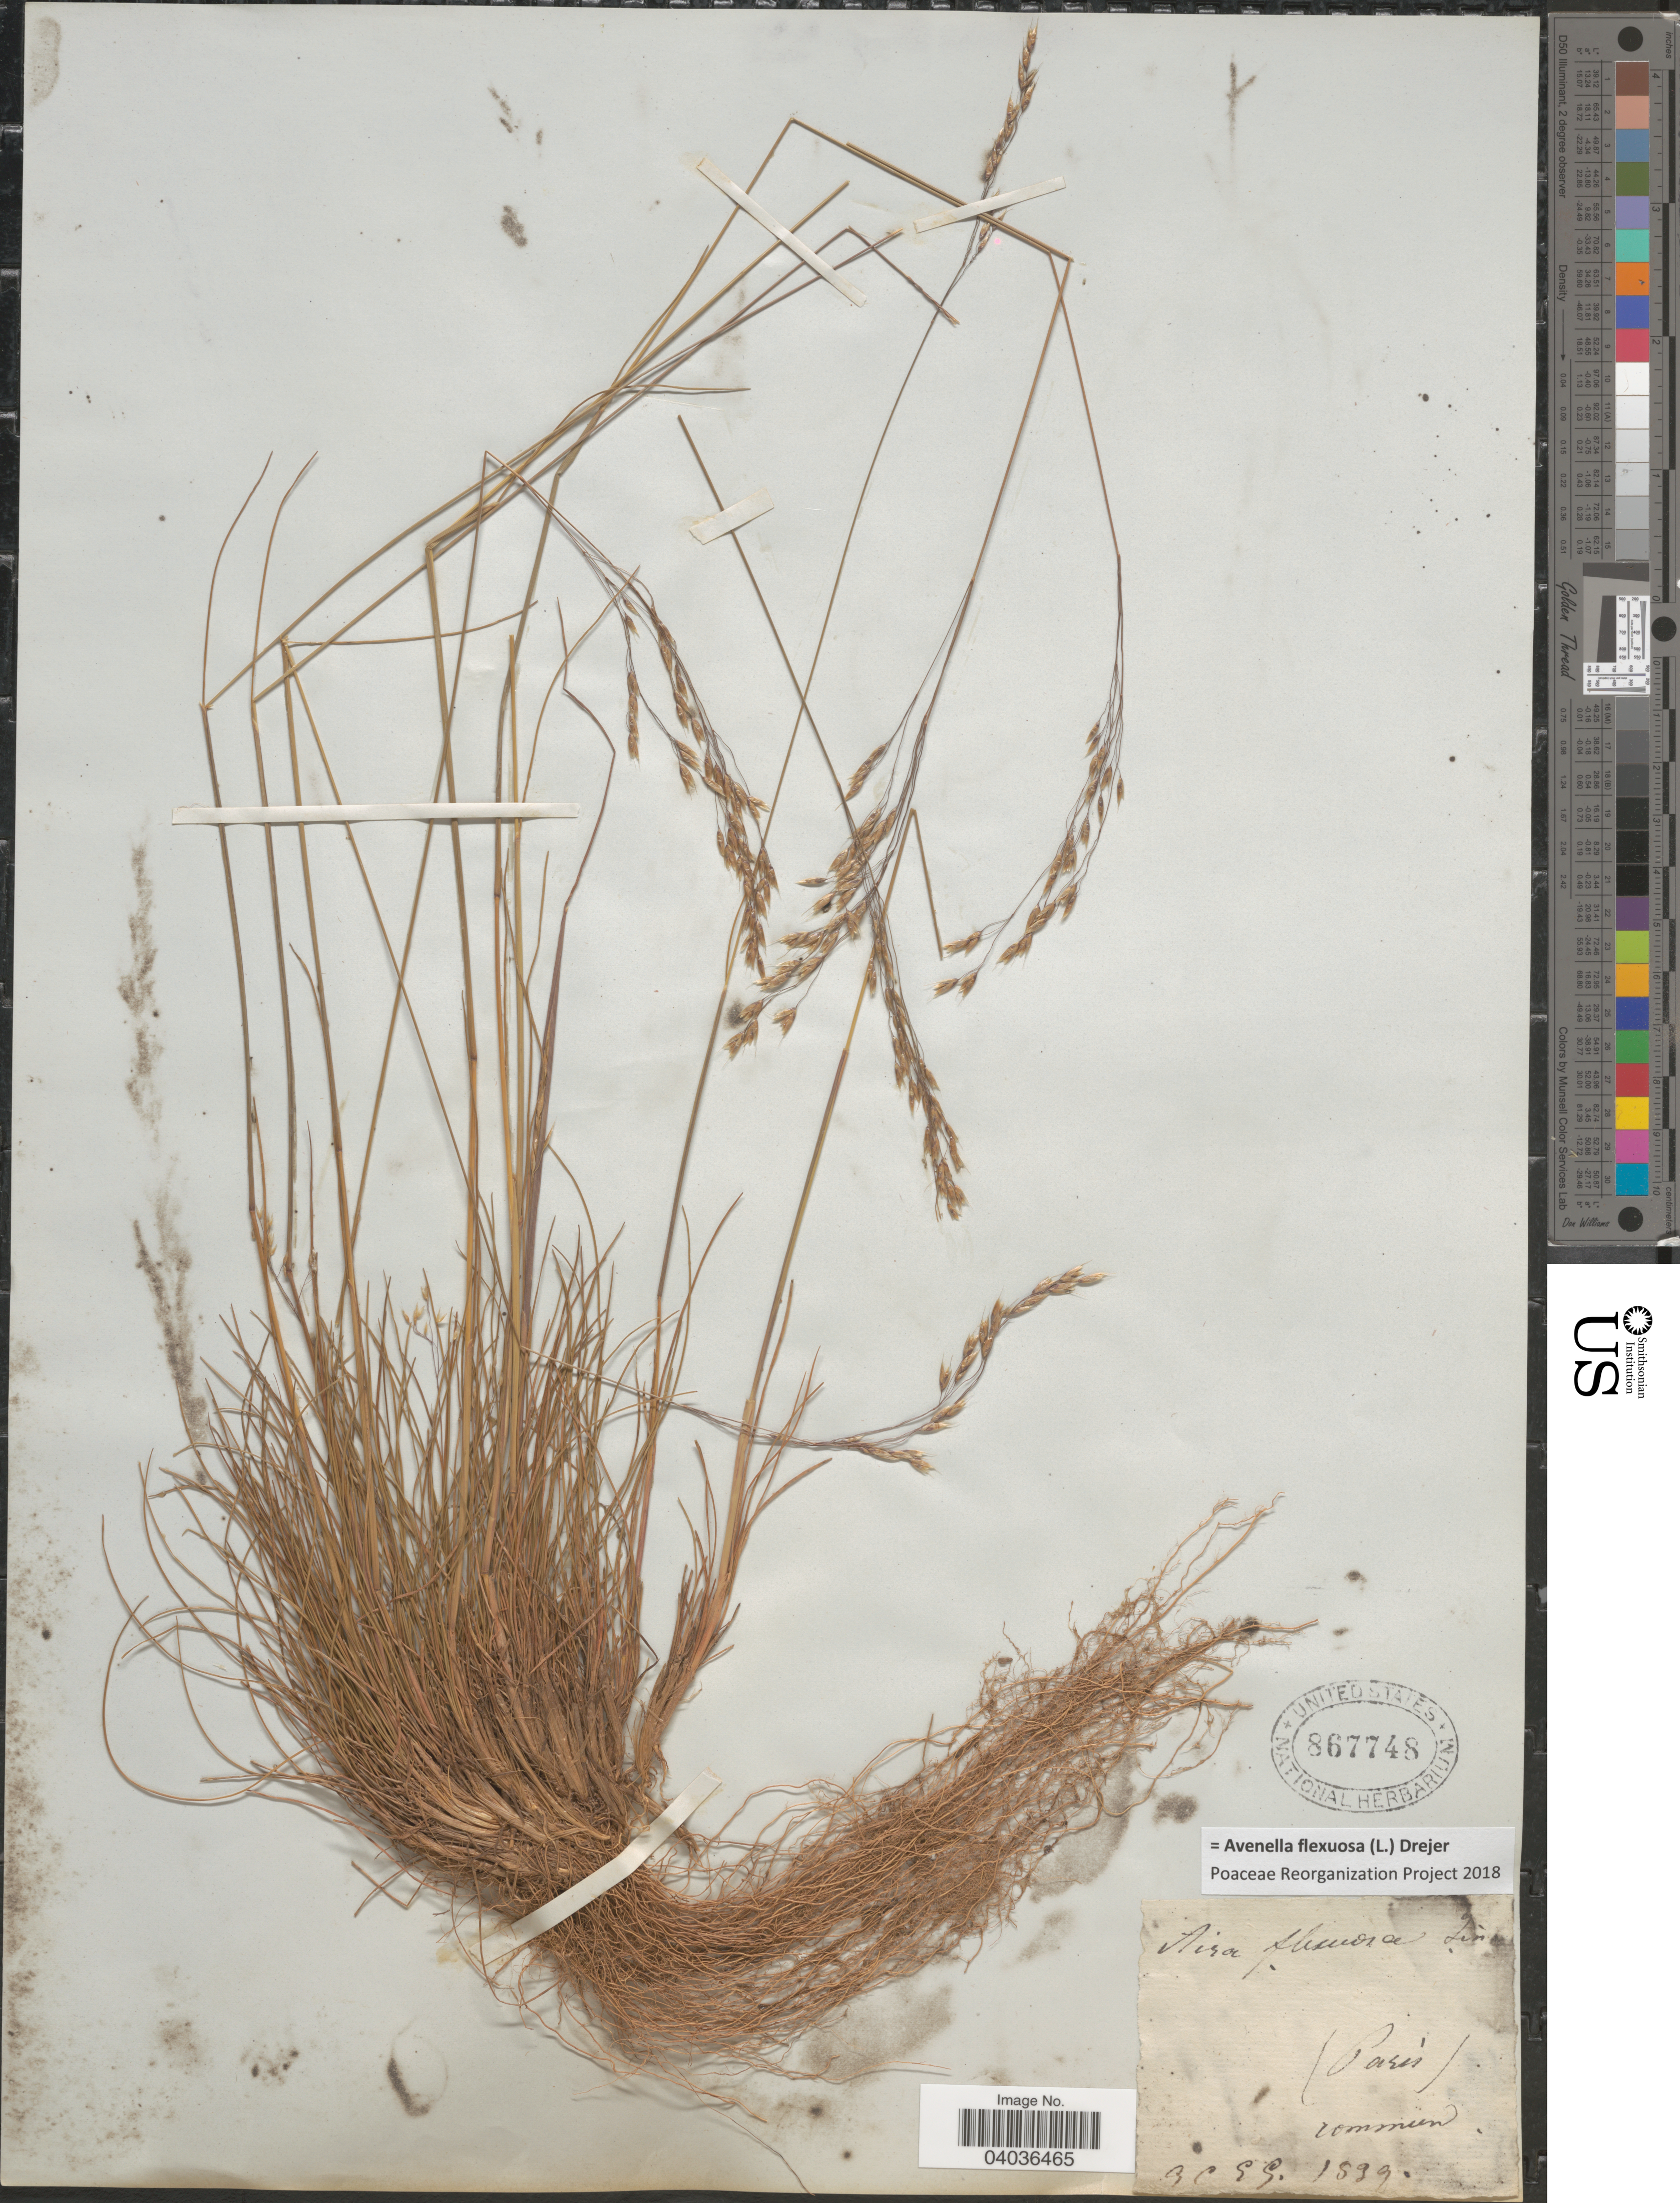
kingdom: Plantae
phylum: Tracheophyta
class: Liliopsida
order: Poales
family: Poaceae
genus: Avenella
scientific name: Avenella flexuosa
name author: (L.) Drejer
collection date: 1899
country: France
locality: (Paris).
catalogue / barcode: US 867748